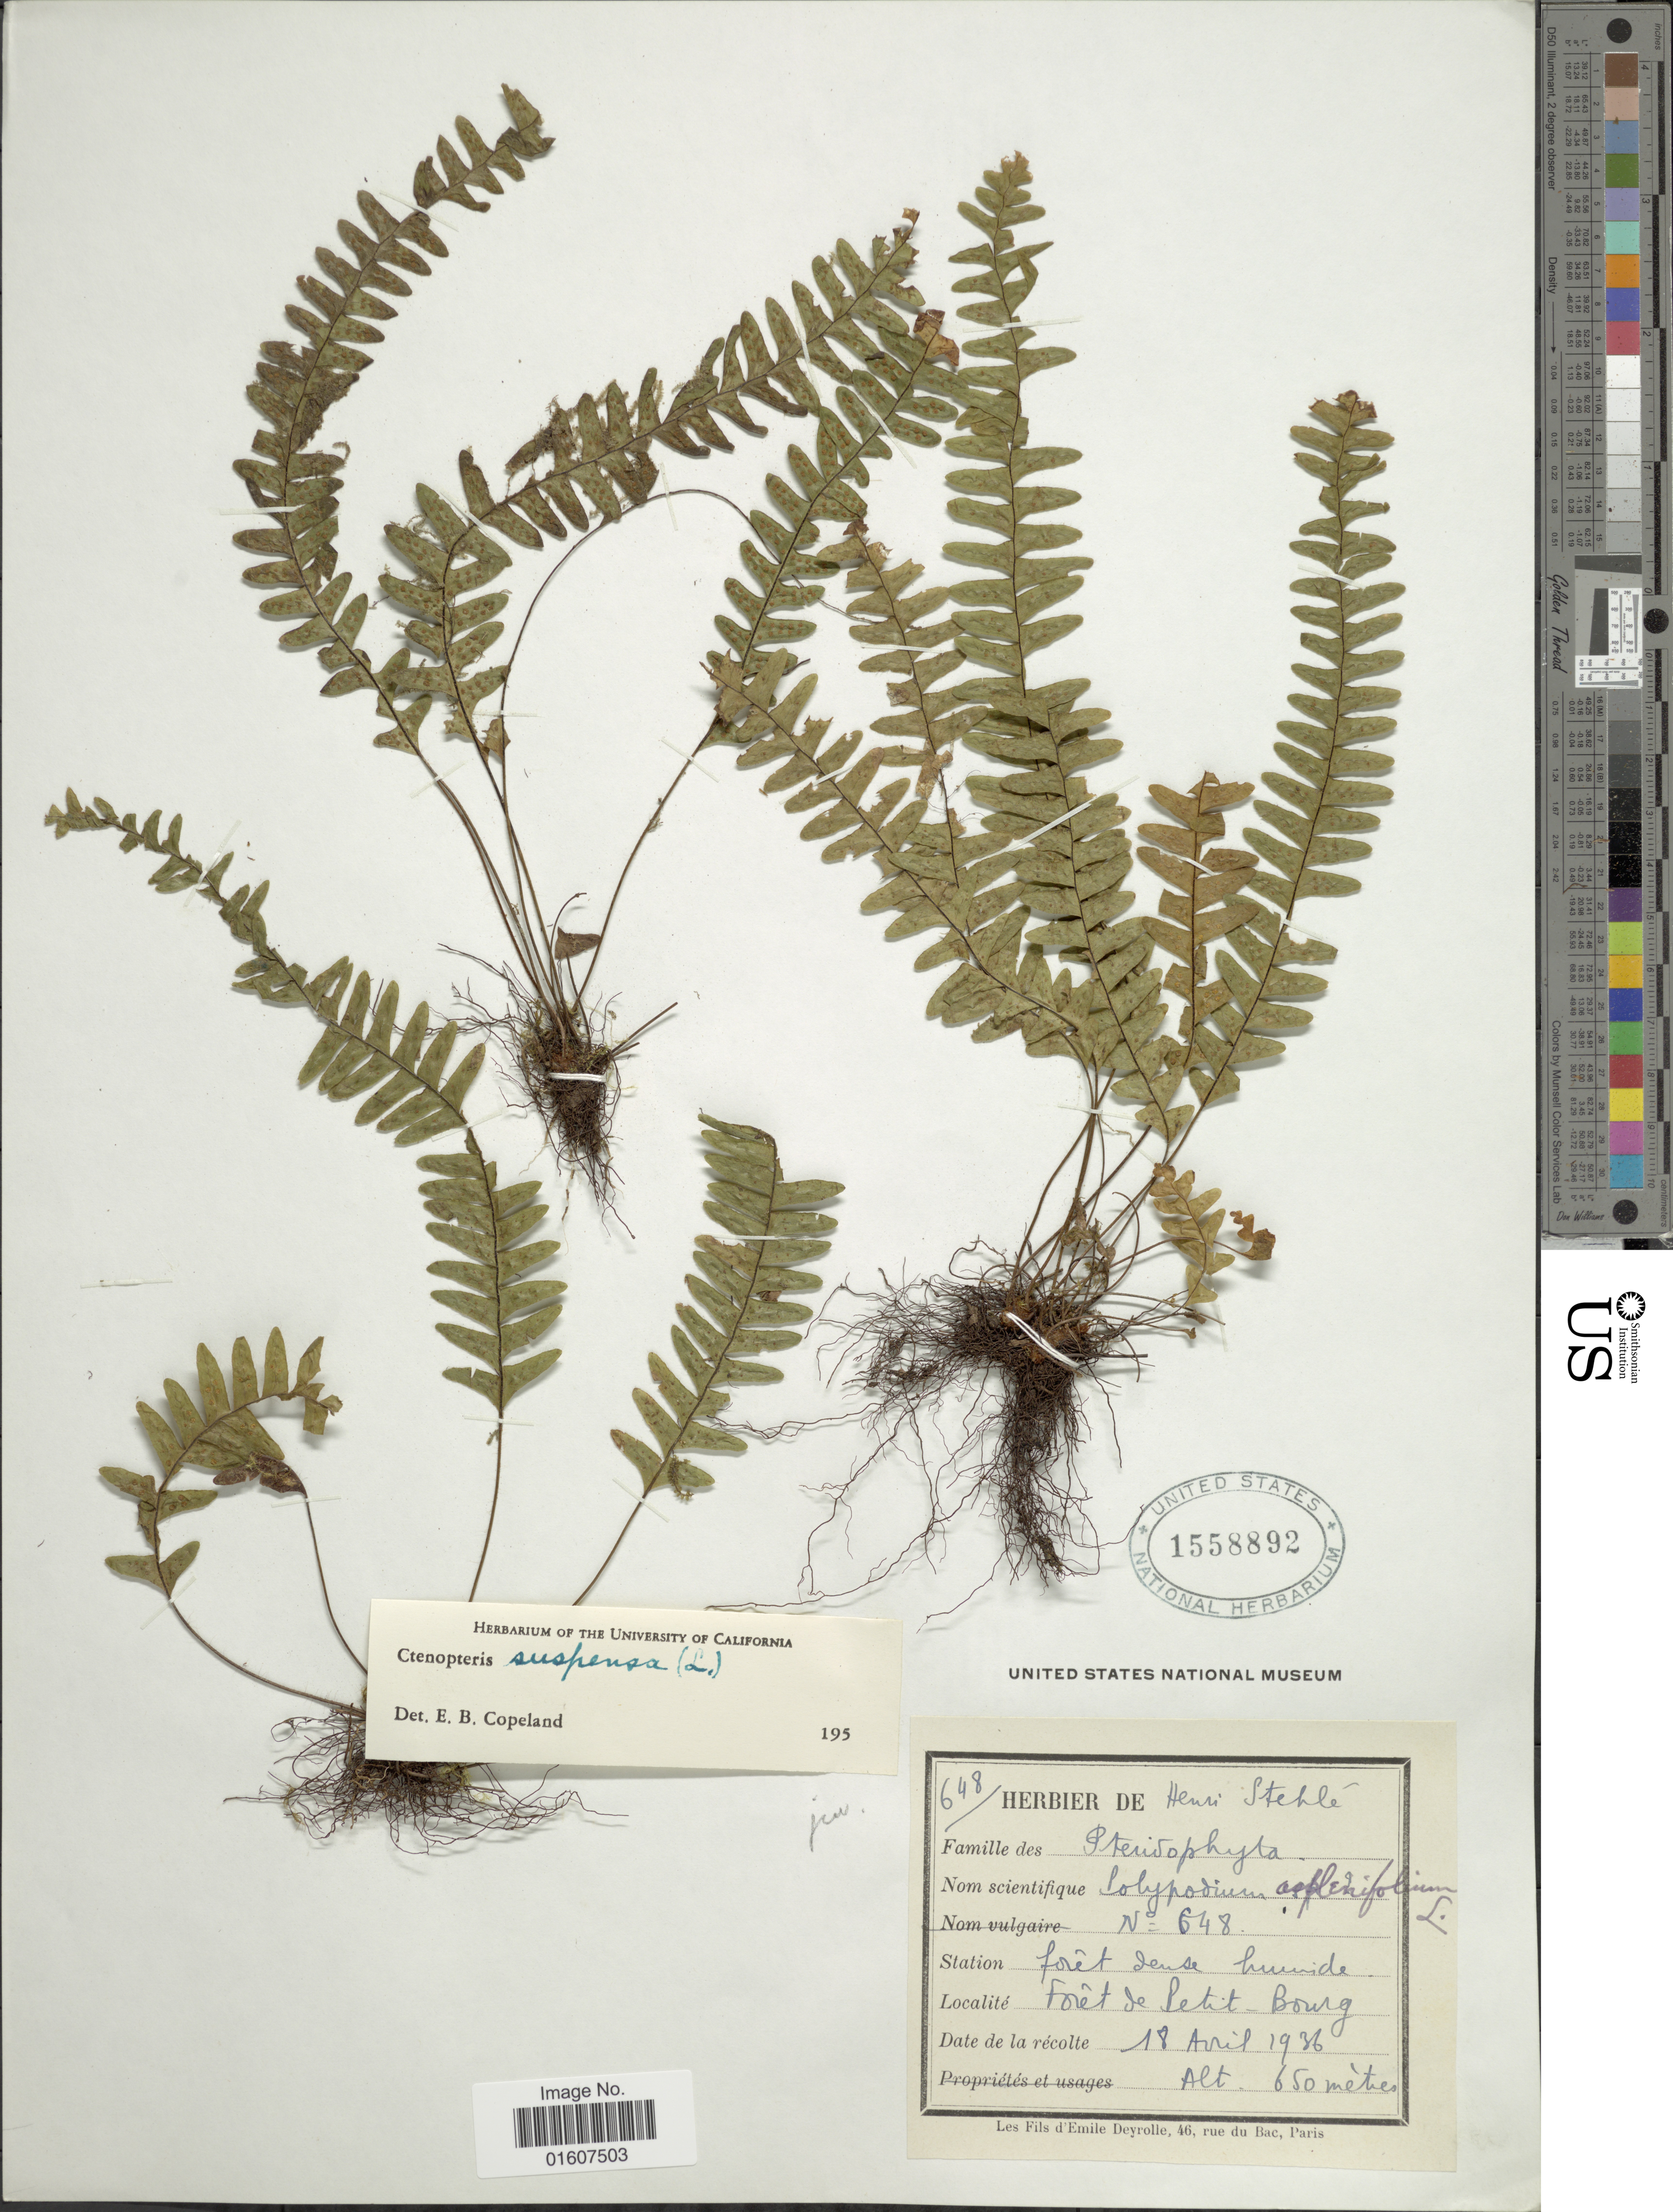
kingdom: Plantae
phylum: Tracheophyta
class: Polypodiopsida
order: Polypodiales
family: Polypodiaceae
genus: Terpsichore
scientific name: Terpsichore eggersii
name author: (Baker ex Hook.) A.R. Sm.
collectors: H. Stehlé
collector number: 648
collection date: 1936-04-18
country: Guadeloupe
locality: Forêt dense humide, Forêt de Petit-Bourg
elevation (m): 650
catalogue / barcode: US 1558892